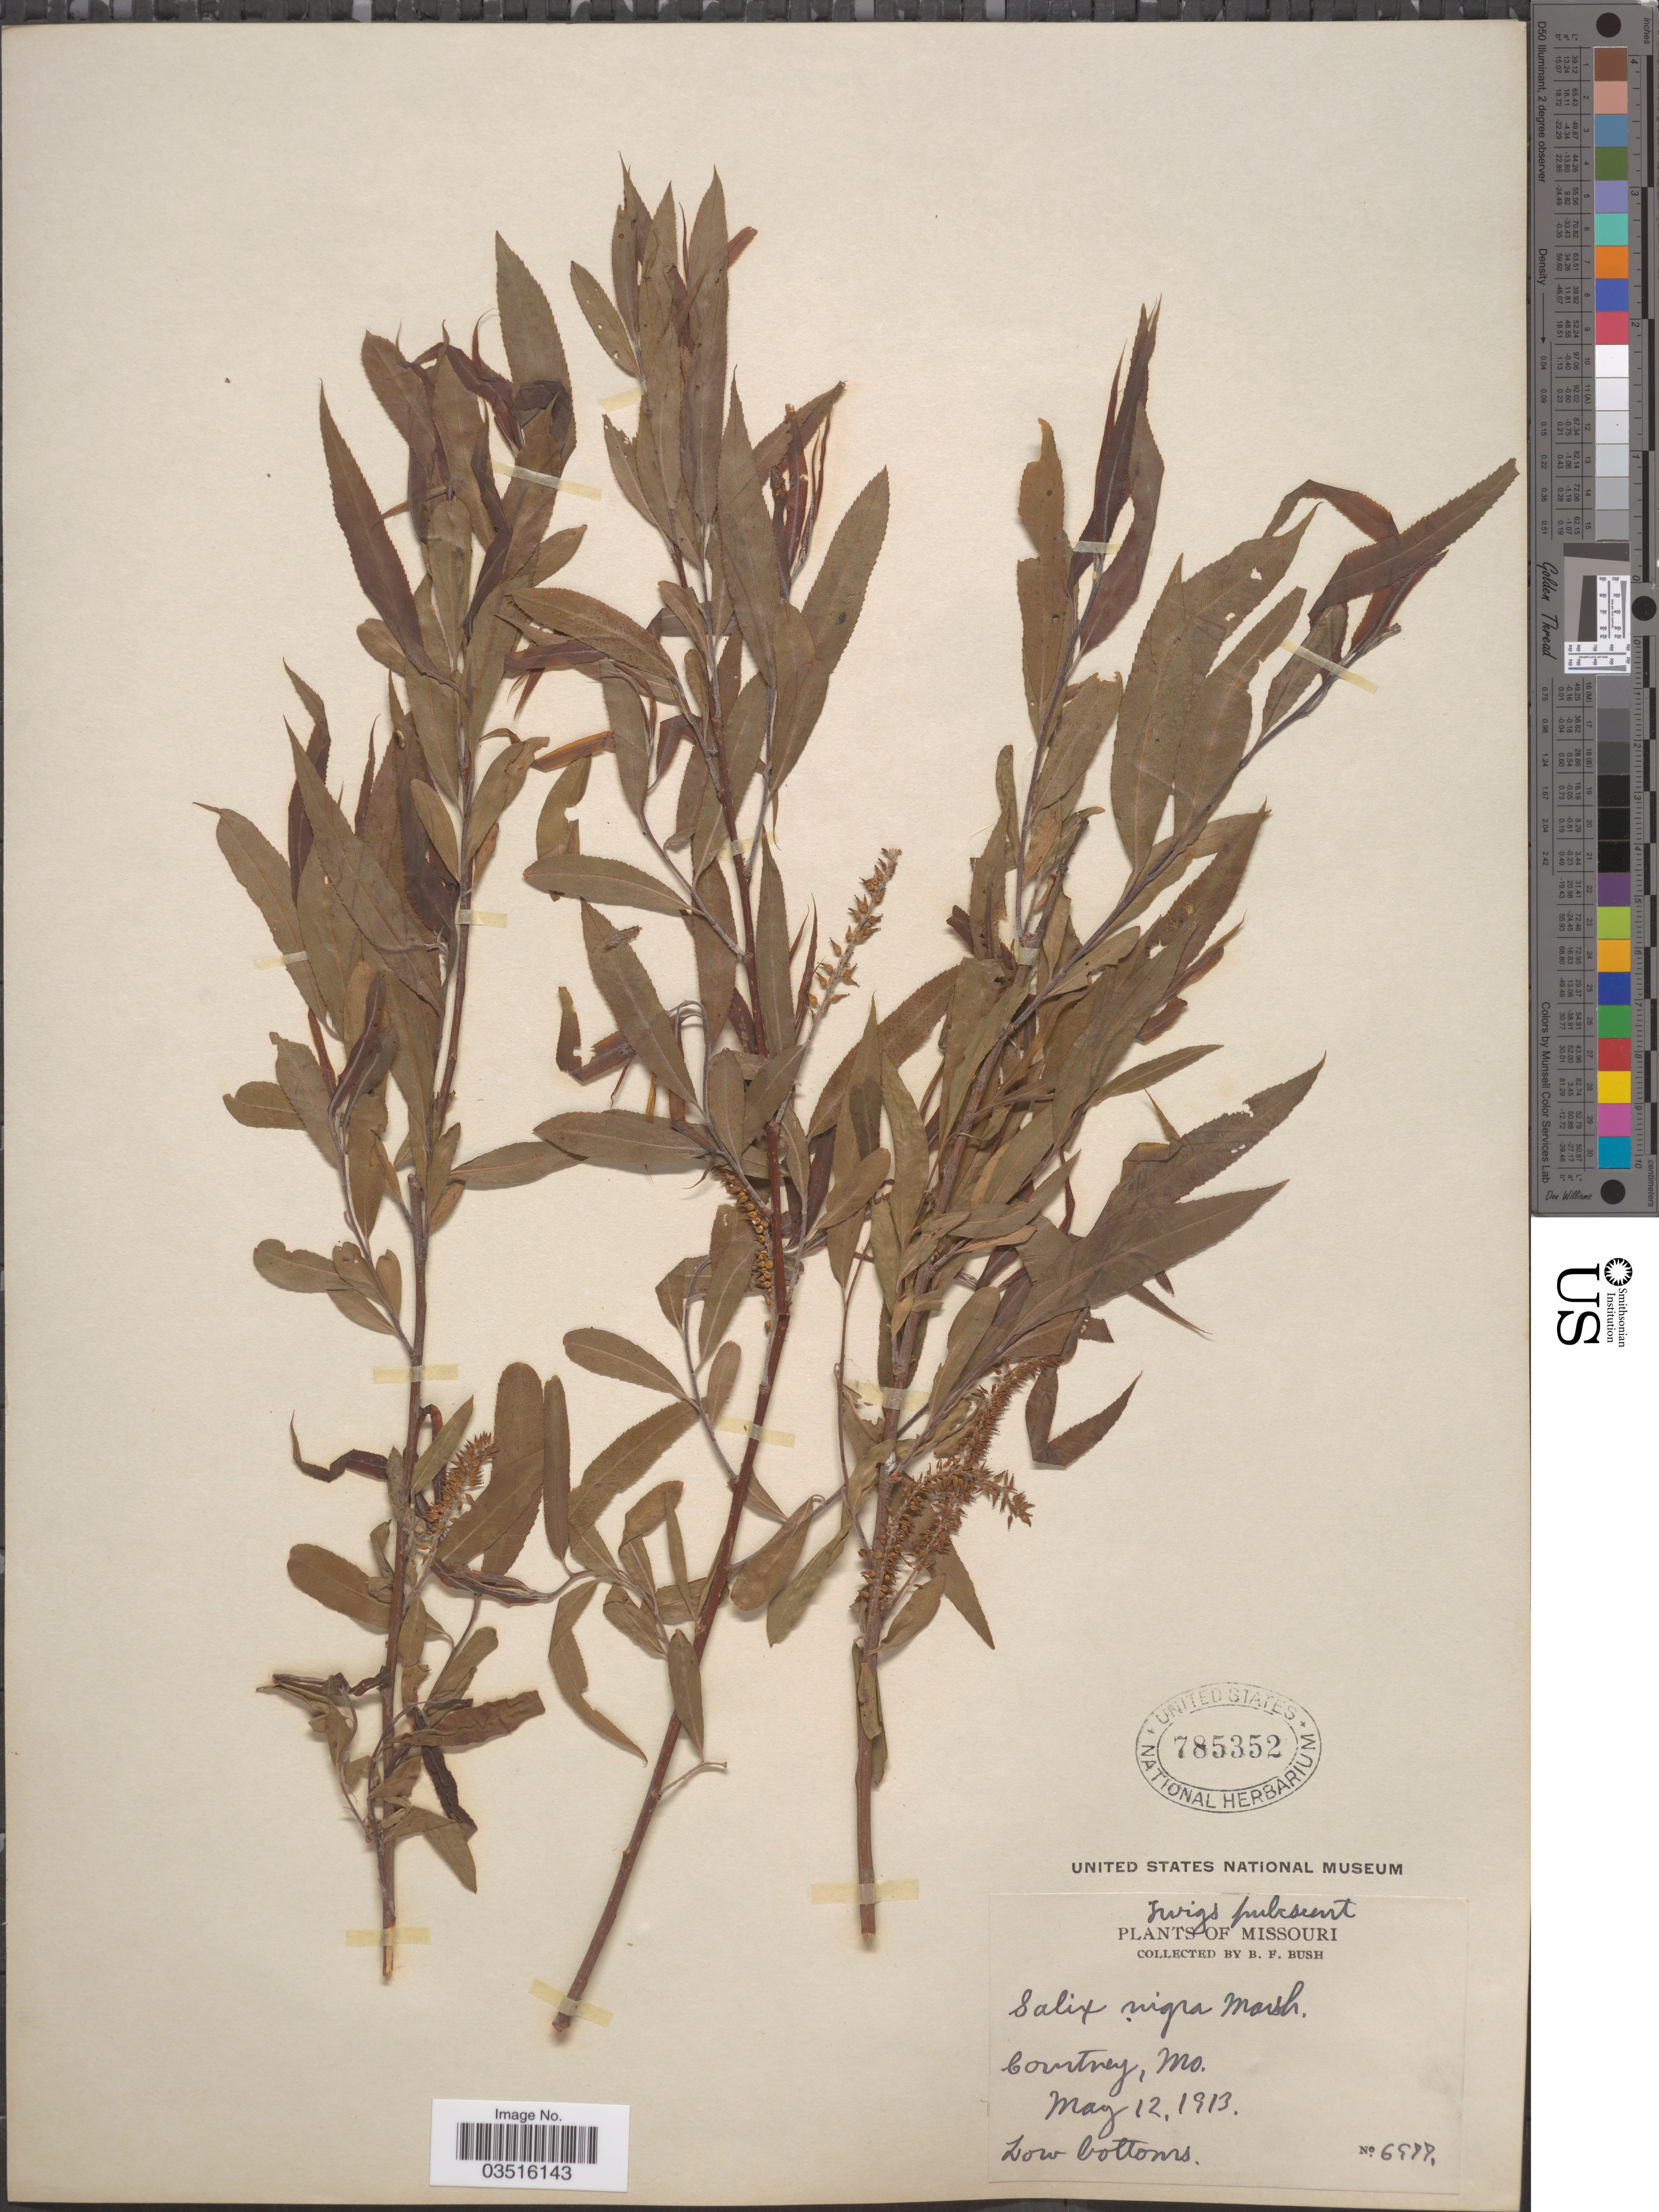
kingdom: Plantae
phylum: Tracheophyta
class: Magnoliopsida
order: Malpighiales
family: Salicaceae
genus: Salix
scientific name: Salix nigra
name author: Marshall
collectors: B. F. Bush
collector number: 6977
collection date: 1913-05-12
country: United States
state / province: Missouri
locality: Courtney.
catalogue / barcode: US 785352